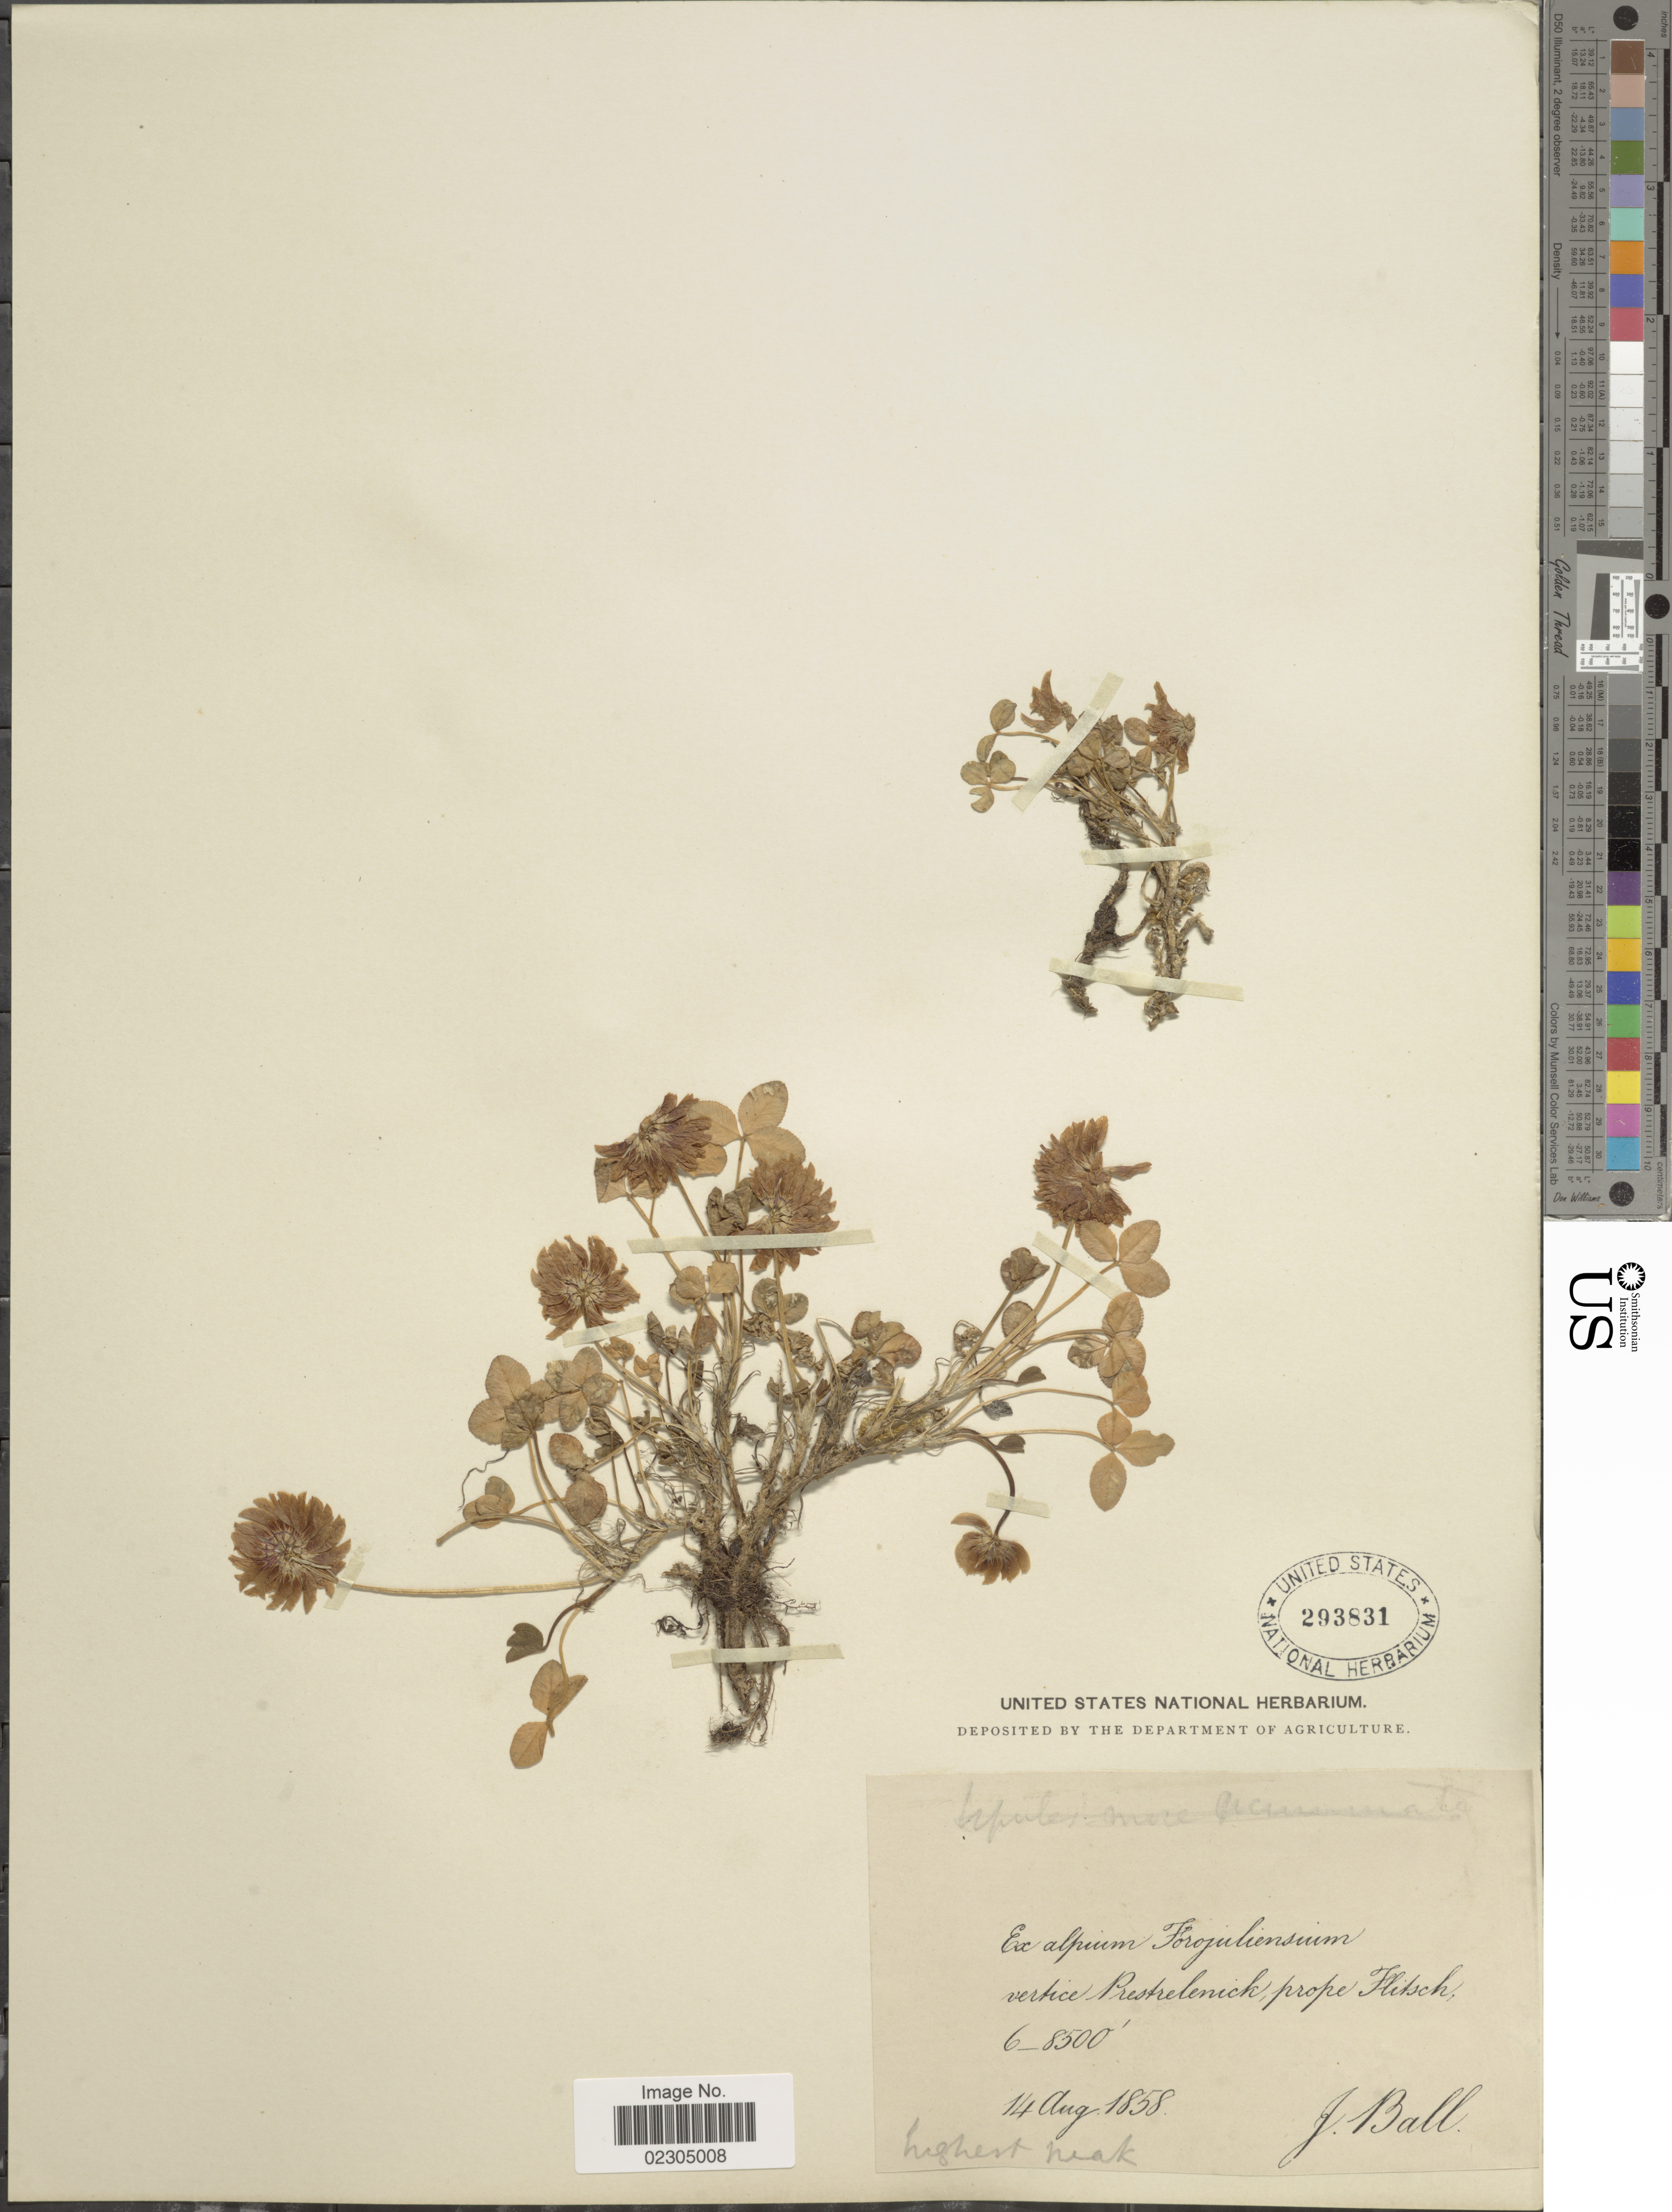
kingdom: Plantae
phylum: Tracheophyta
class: Magnoliopsida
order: Fabales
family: Fabaceae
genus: Trifolium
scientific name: Trifolium sp.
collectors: J. Ball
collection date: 1858-08-14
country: Slovenia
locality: Ax alpium Forojuliensuim vertice Prestrelemick, prope Flitsch.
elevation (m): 1829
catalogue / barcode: US 293831